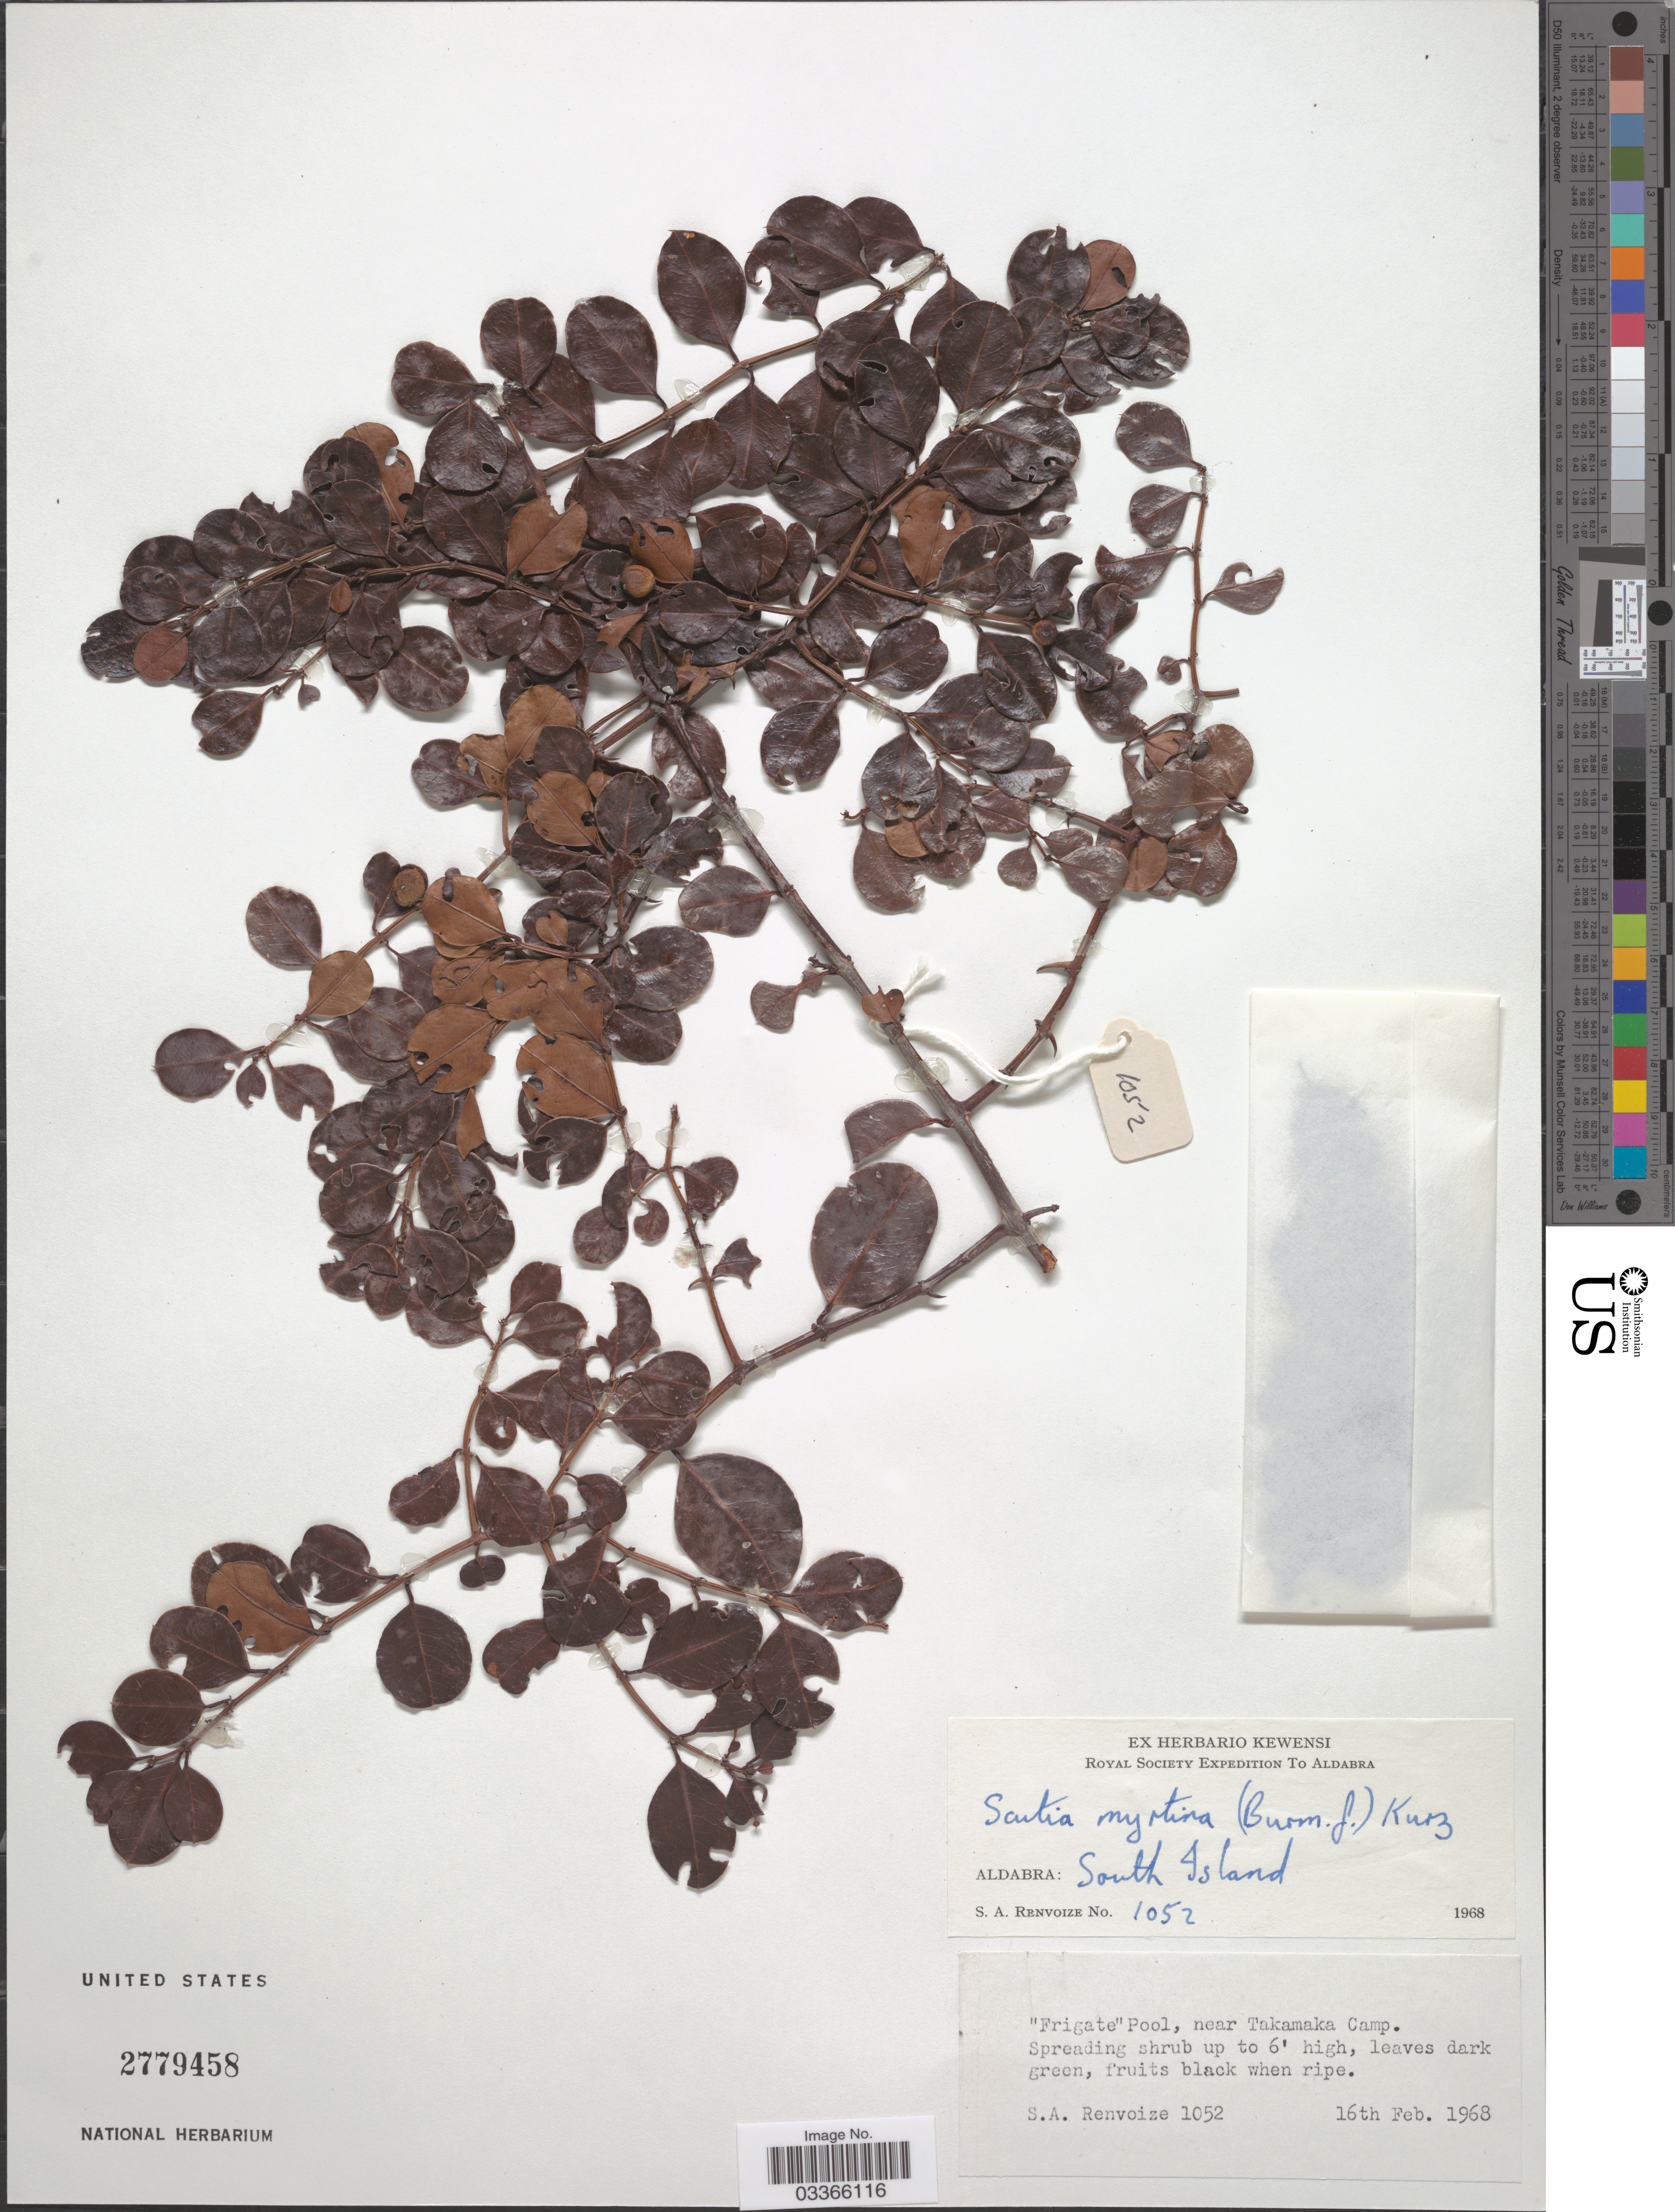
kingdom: Plantae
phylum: Tracheophyta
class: Magnoliopsida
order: Rosales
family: Rhamnaceae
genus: Scutia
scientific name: Scutia myrtina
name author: (Burm. f.) Kurz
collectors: S. A. Renvoize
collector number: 1052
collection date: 1968-02-16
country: Seychelles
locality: Aldabra, "Frigate" Pool, near Takamaka Camp.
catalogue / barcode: US 2779458